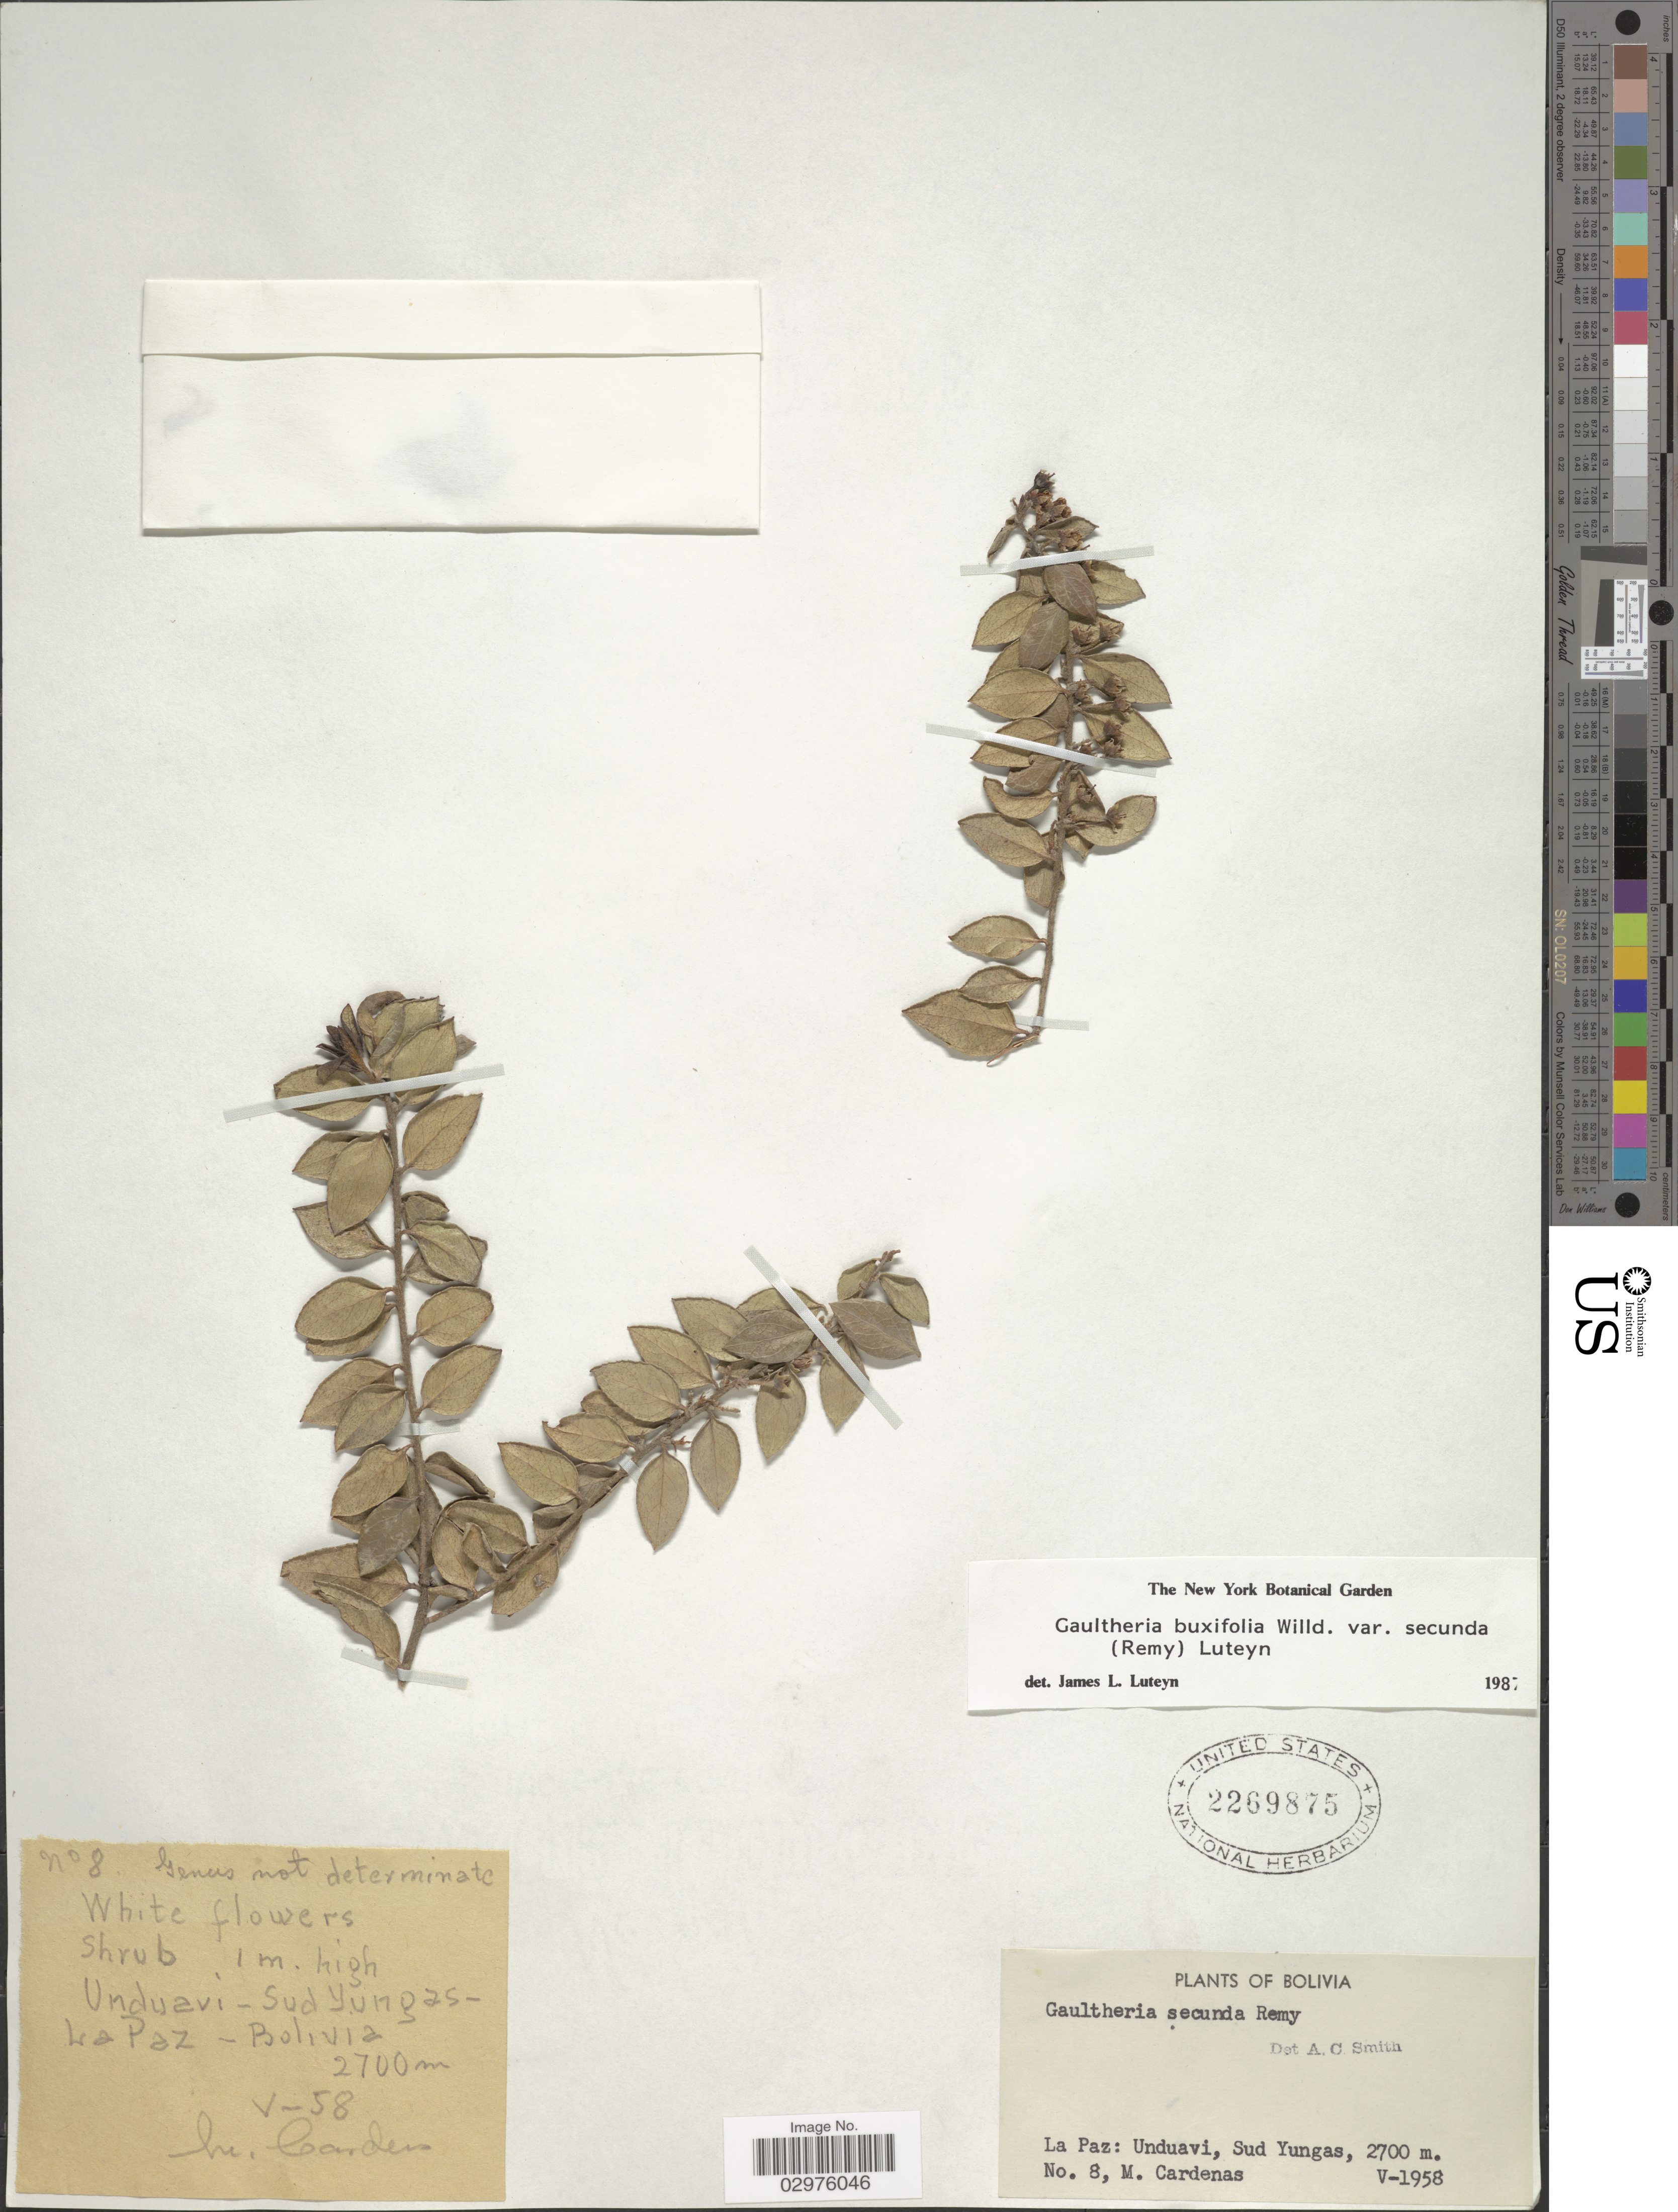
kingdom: Plantae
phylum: Tracheophyta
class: Magnoliopsida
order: Ericales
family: Ericaceae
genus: Gaultheria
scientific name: Gaultheria buxifolia var. secunda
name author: (J. Rémy) Luteyn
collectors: M. Cárdenas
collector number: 8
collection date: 1958-05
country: Bolivia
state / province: La Paz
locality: La Paz: Unduavi, Sud Yungas.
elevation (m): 2700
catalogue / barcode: US 2269875